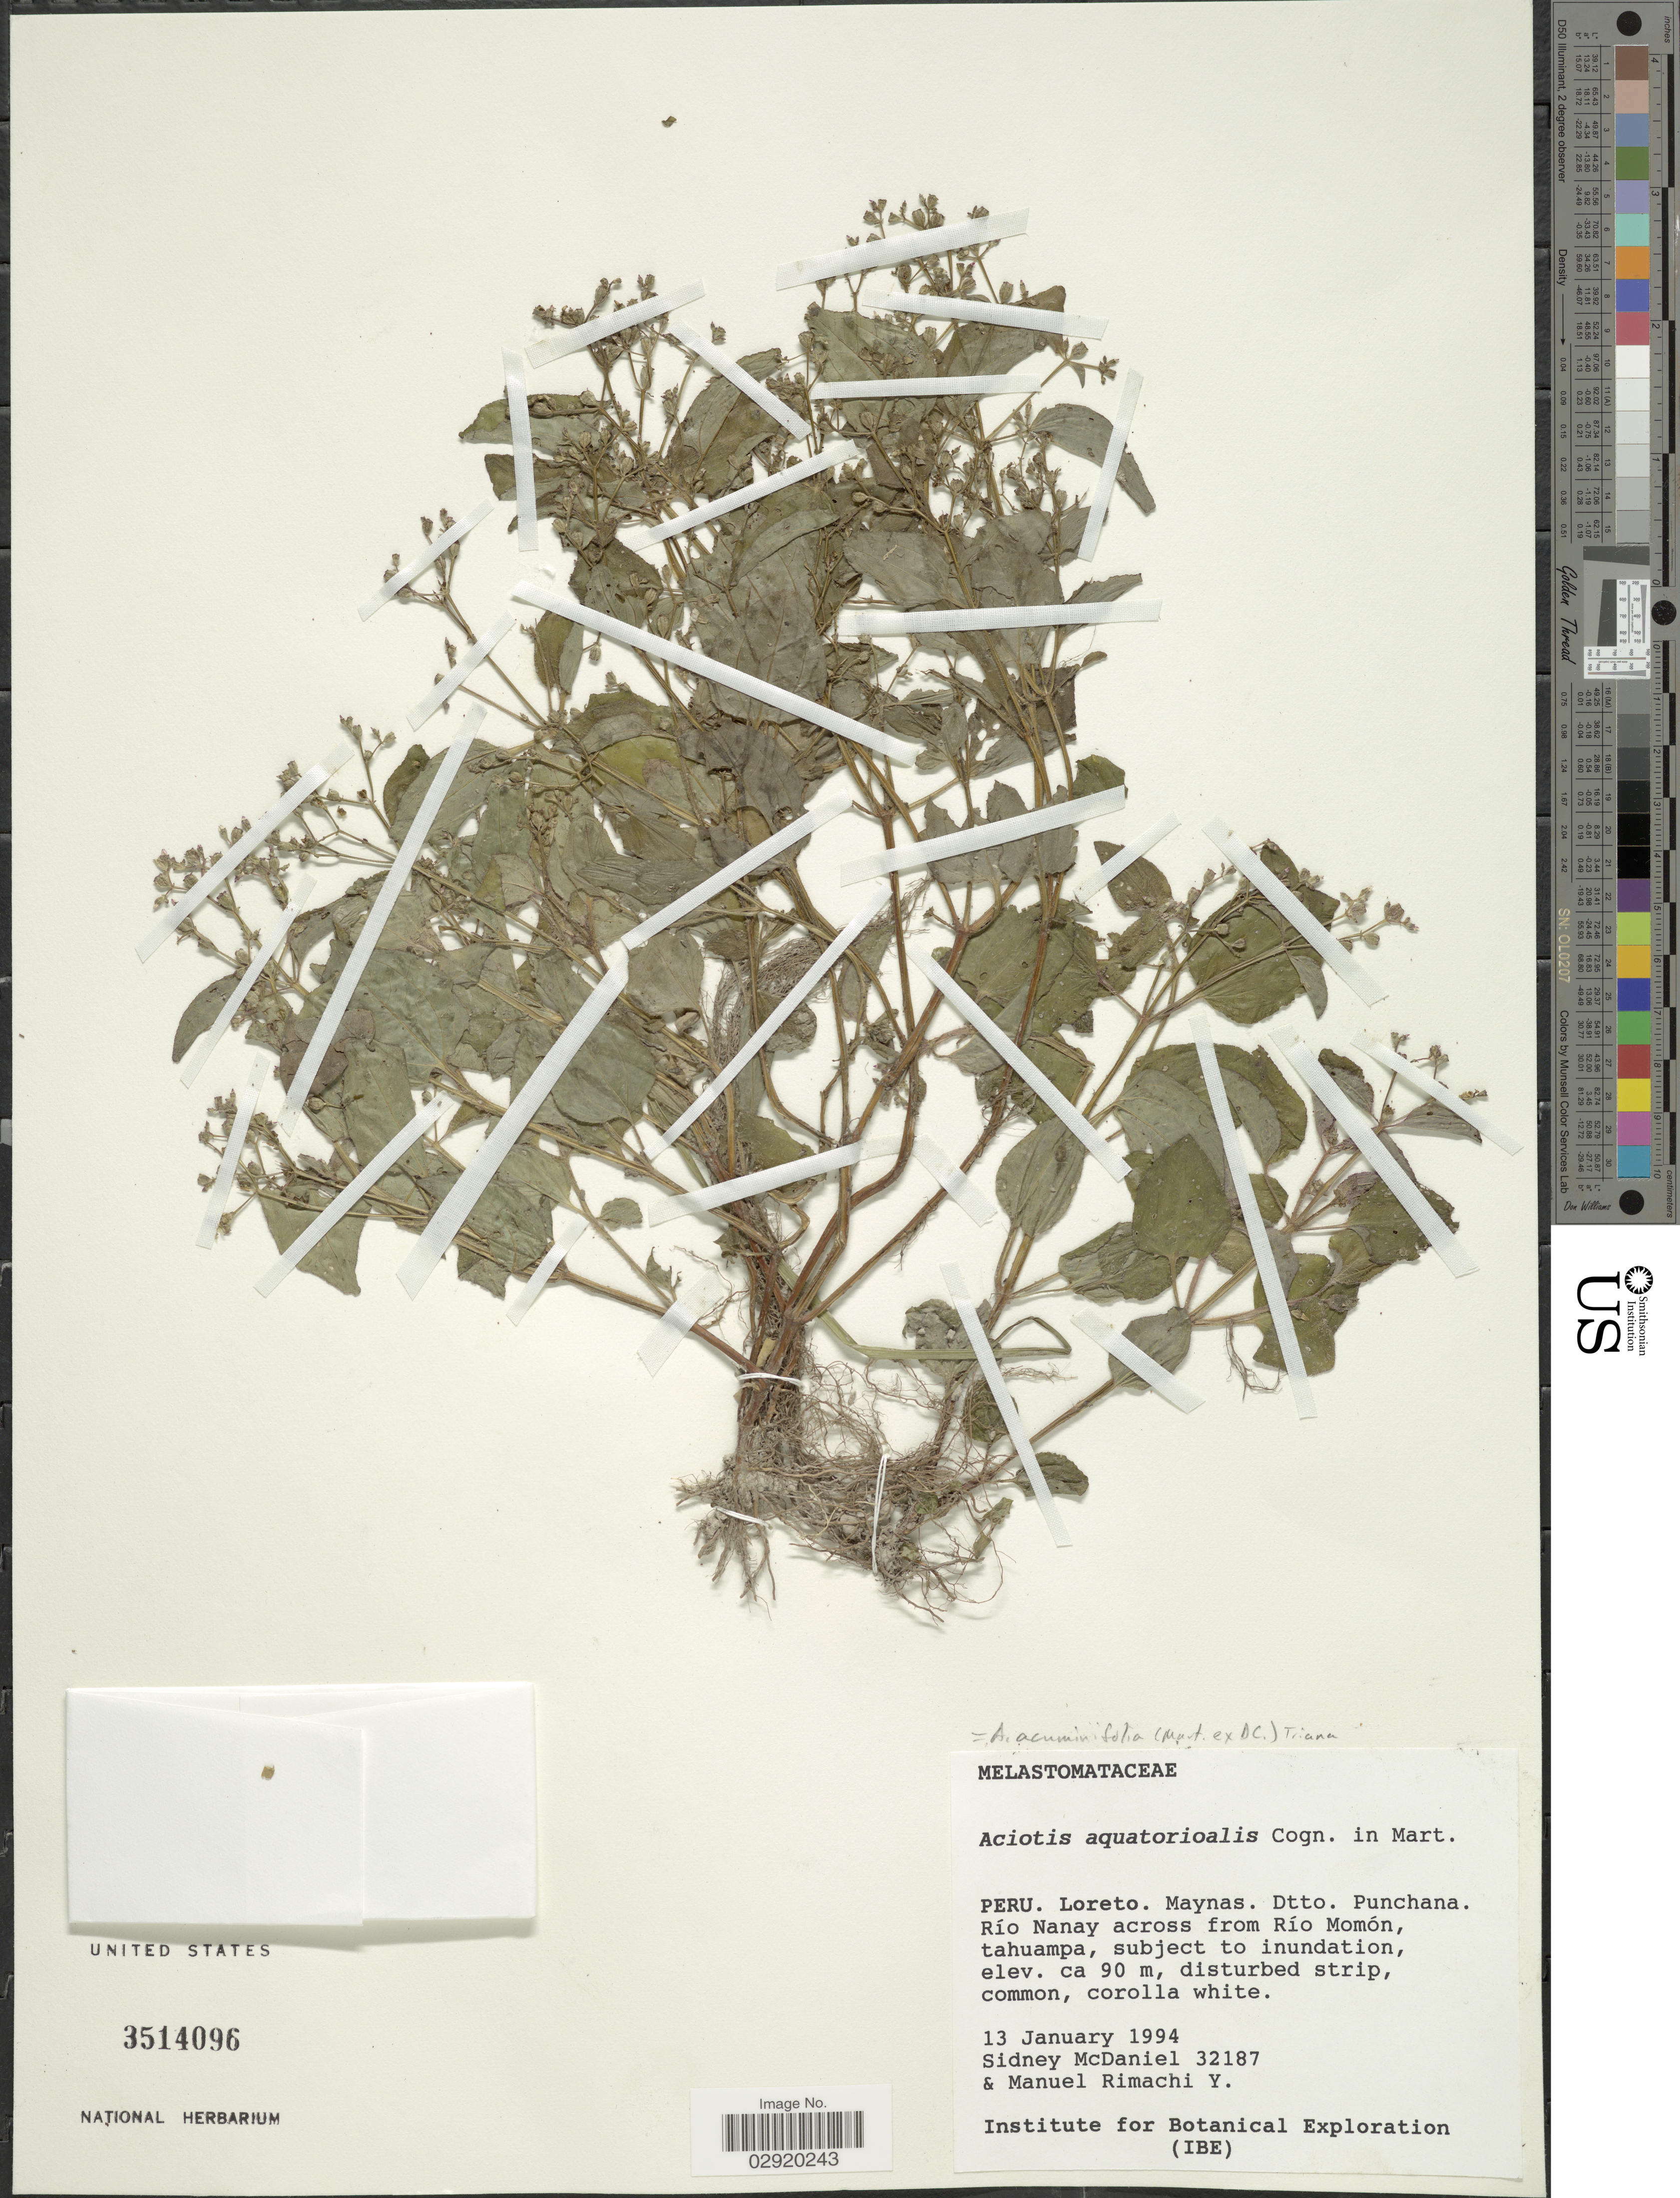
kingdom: Plantae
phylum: Tracheophyta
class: Magnoliopsida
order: Myrtales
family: Melastomataceae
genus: Aciotis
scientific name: Aciotis acuminifolia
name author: (Mart. ex DC.) Triana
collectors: S. McDaniel & M. Rimachi Y.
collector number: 32187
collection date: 1994-01-13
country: Peru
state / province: Loreto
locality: Maynas. Dtto. Punchana. Río Nanay across from Río Momón, tahuampa, subject to inundation.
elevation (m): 90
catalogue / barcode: US 3514096